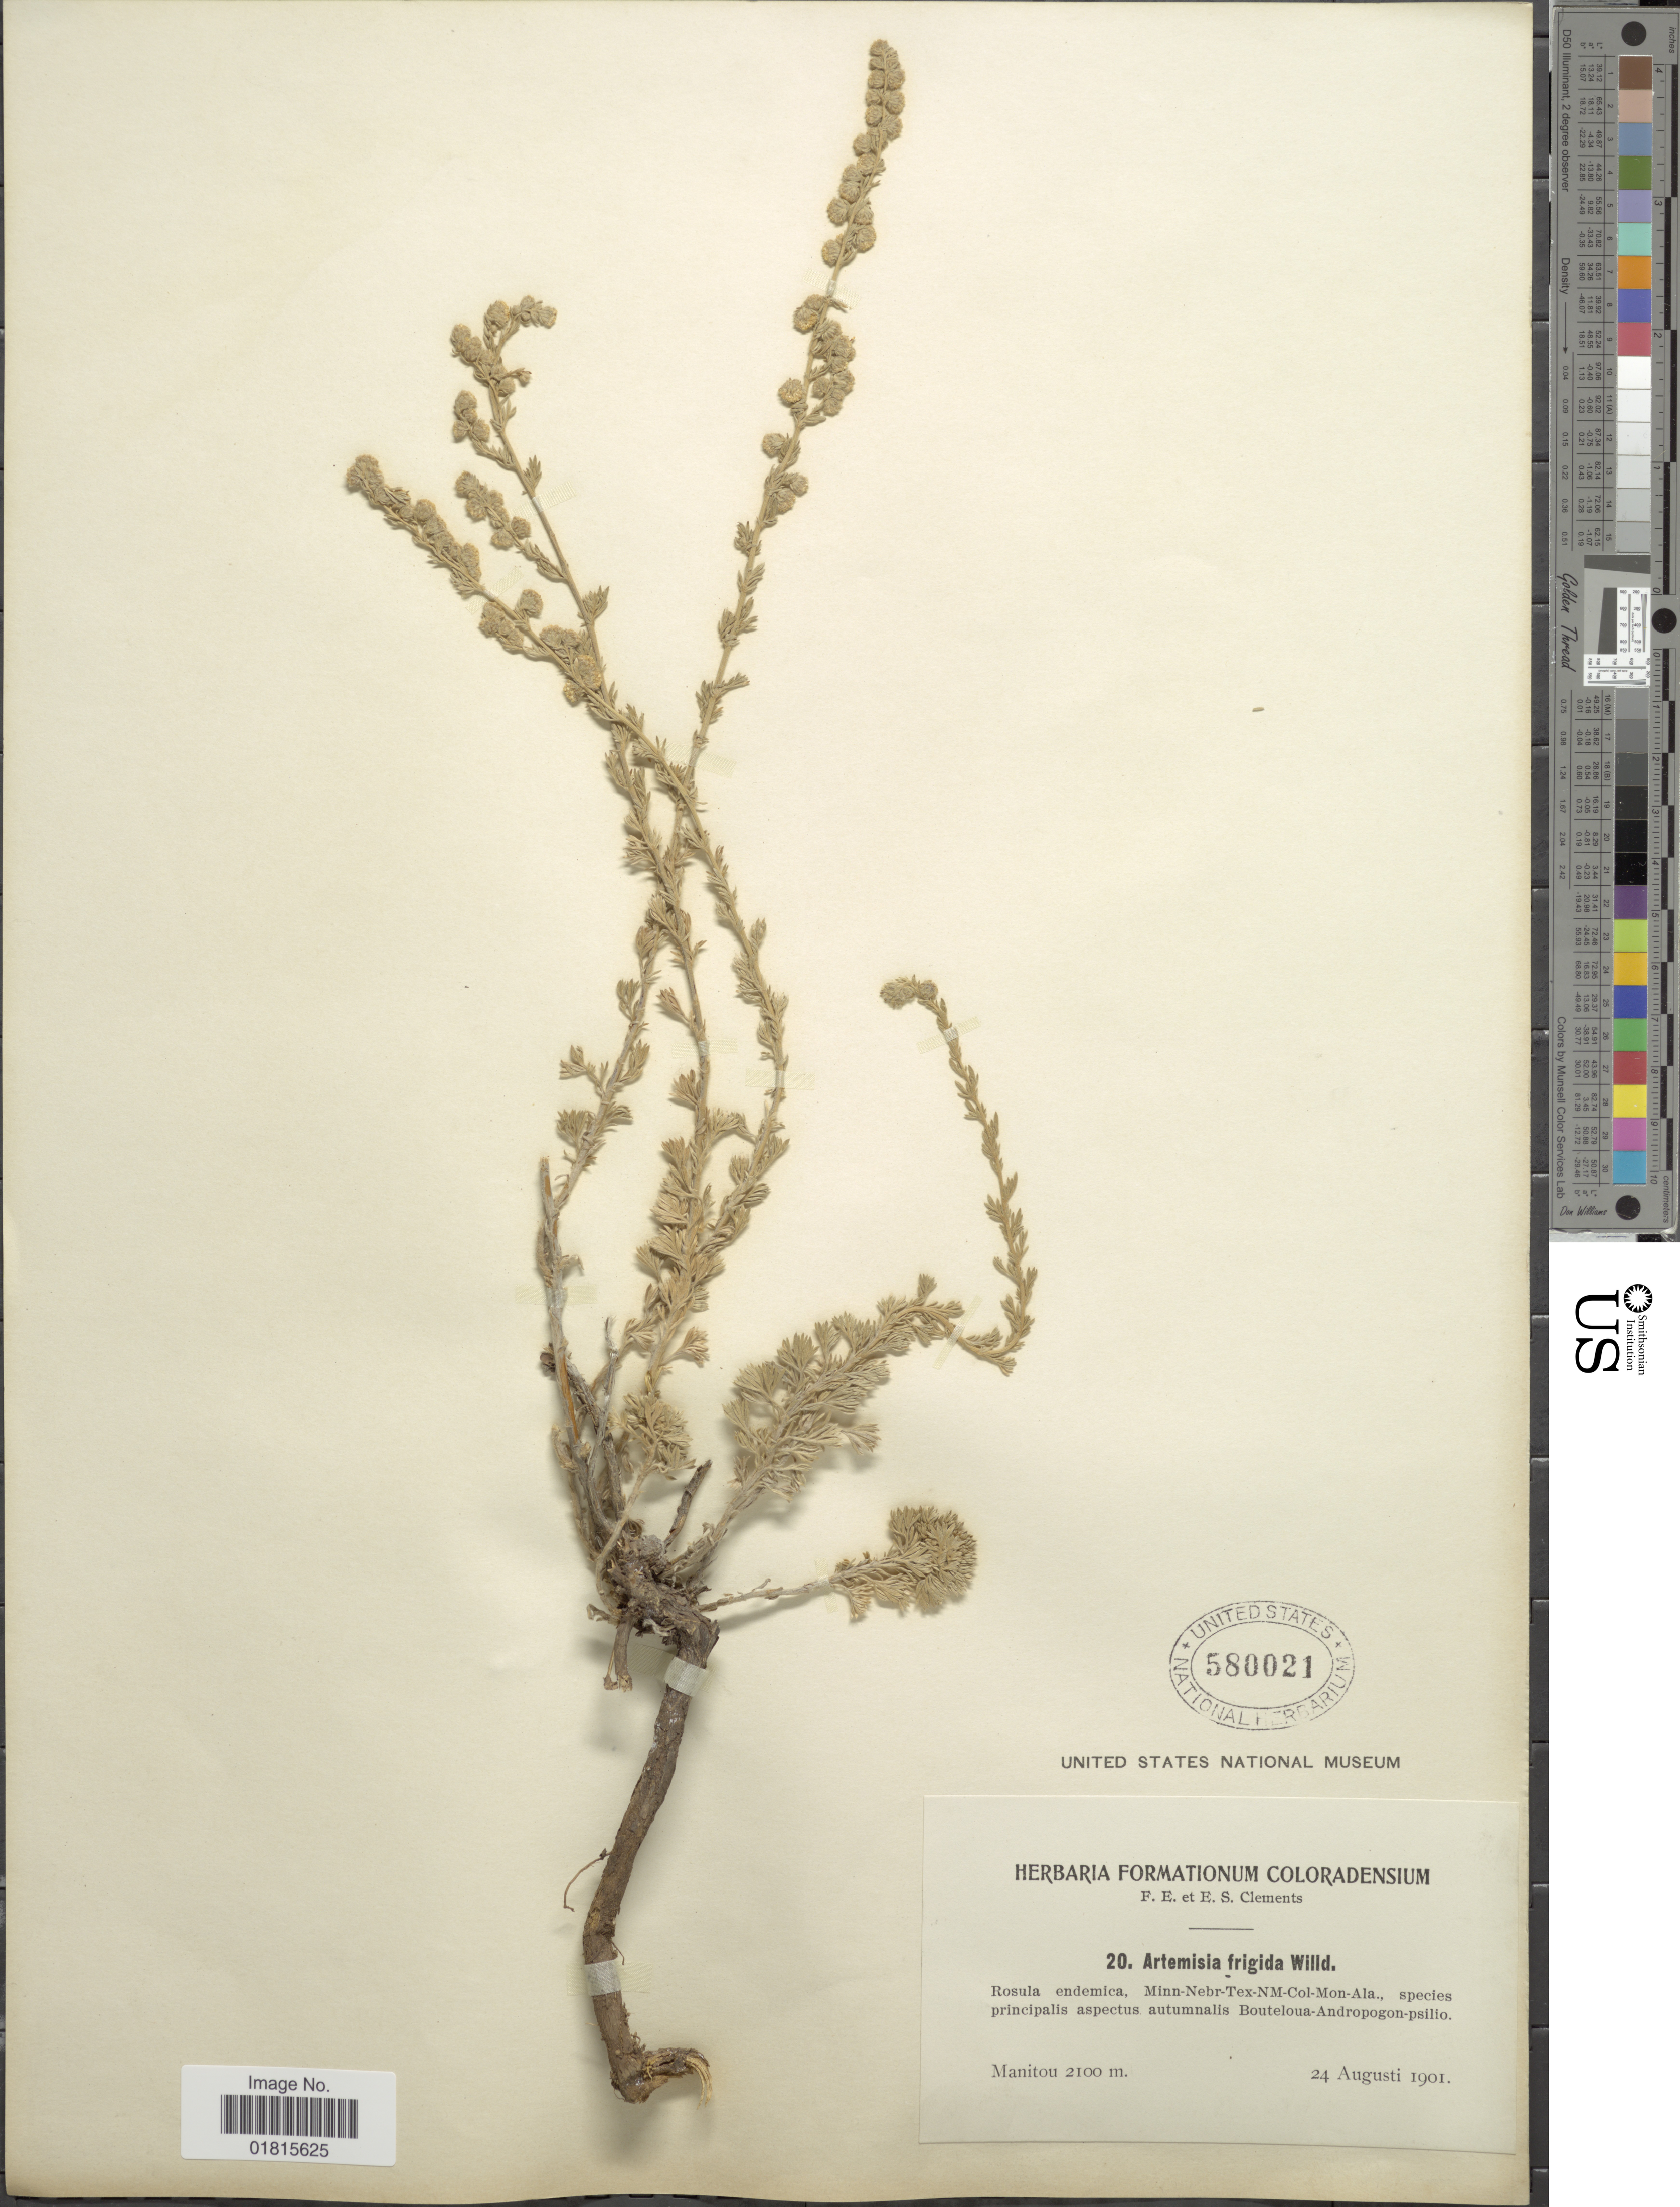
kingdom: Plantae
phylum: Tracheophyta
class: Magnoliopsida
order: Asterales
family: Asteraceae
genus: Artemisia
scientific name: Artemisia frigida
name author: Willd.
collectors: F. E. Clements & E. S. Clements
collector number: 20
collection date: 1901-08-24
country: United States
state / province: Colorado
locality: Manitou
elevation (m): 2100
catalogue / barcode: US 580021